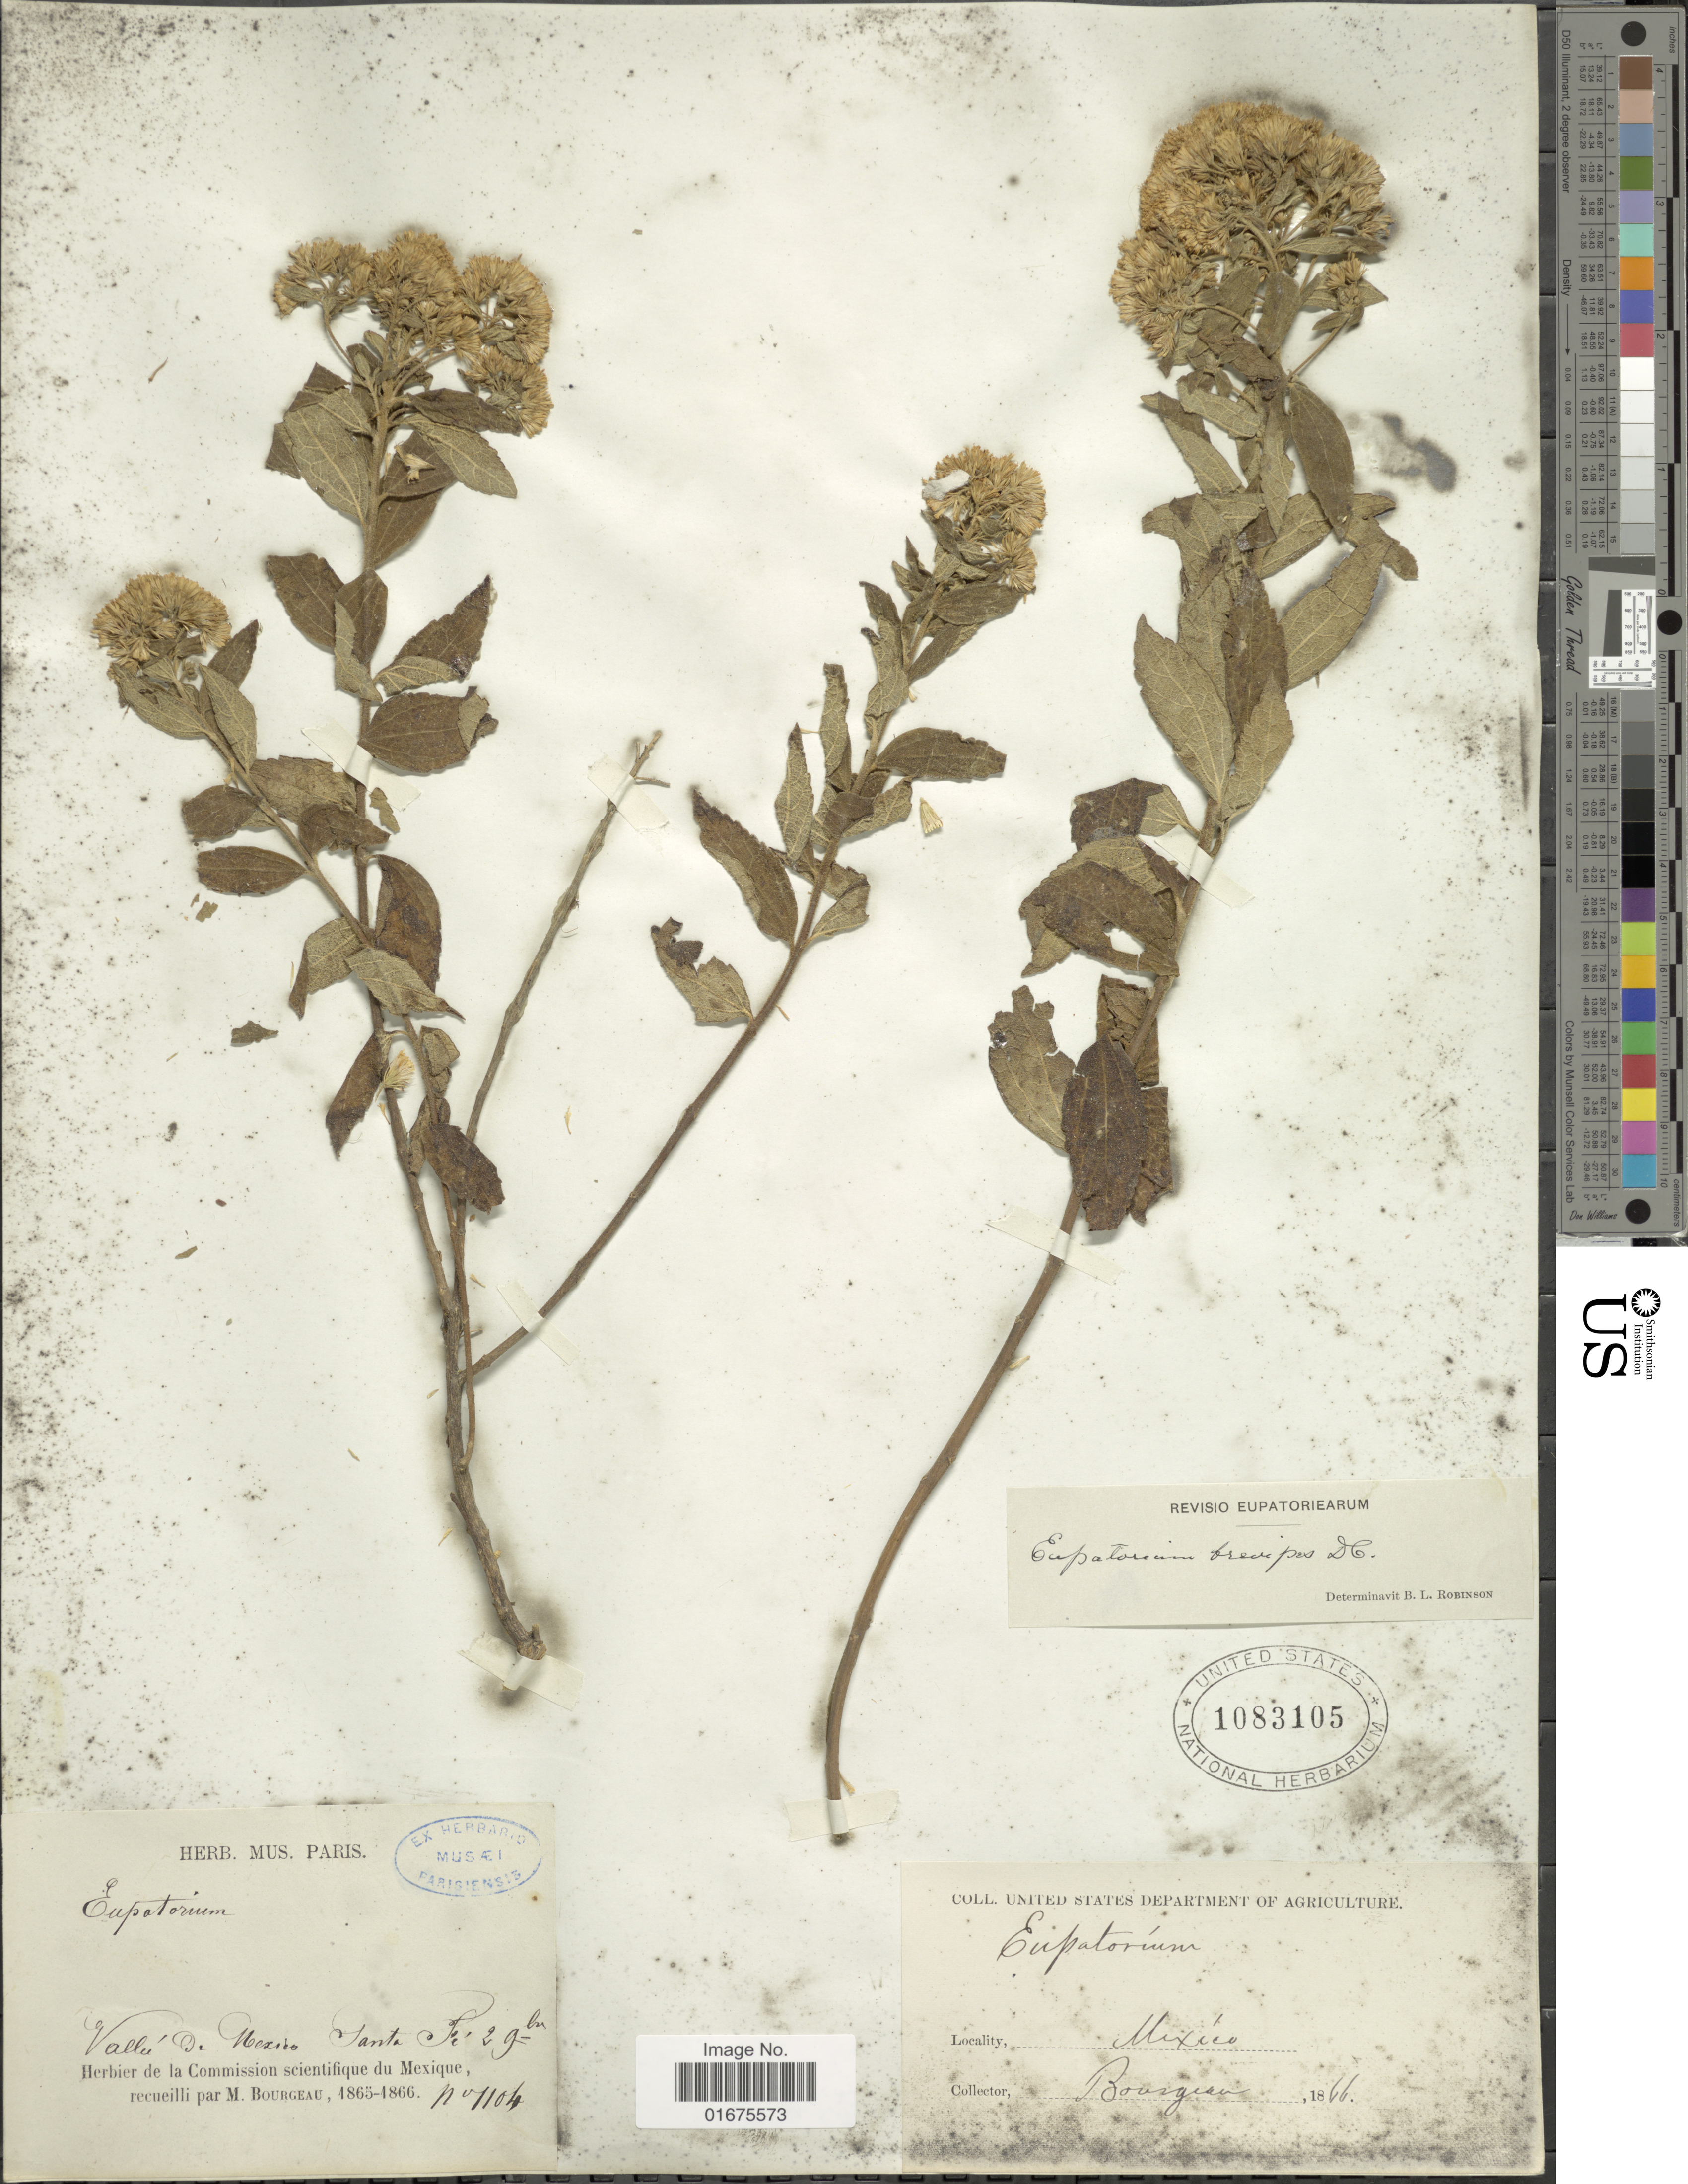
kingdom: Plantae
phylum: Tracheophyta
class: Magnoliopsida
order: Asterales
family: Asteraceae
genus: Ageratina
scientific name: Ageratina brevipes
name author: (DC.) R.M. King & H. Rob.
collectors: M. Bourgeau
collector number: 1104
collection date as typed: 1866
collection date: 1865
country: Mexico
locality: Vallée de Mexico, Santa Fé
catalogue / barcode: US 1083105